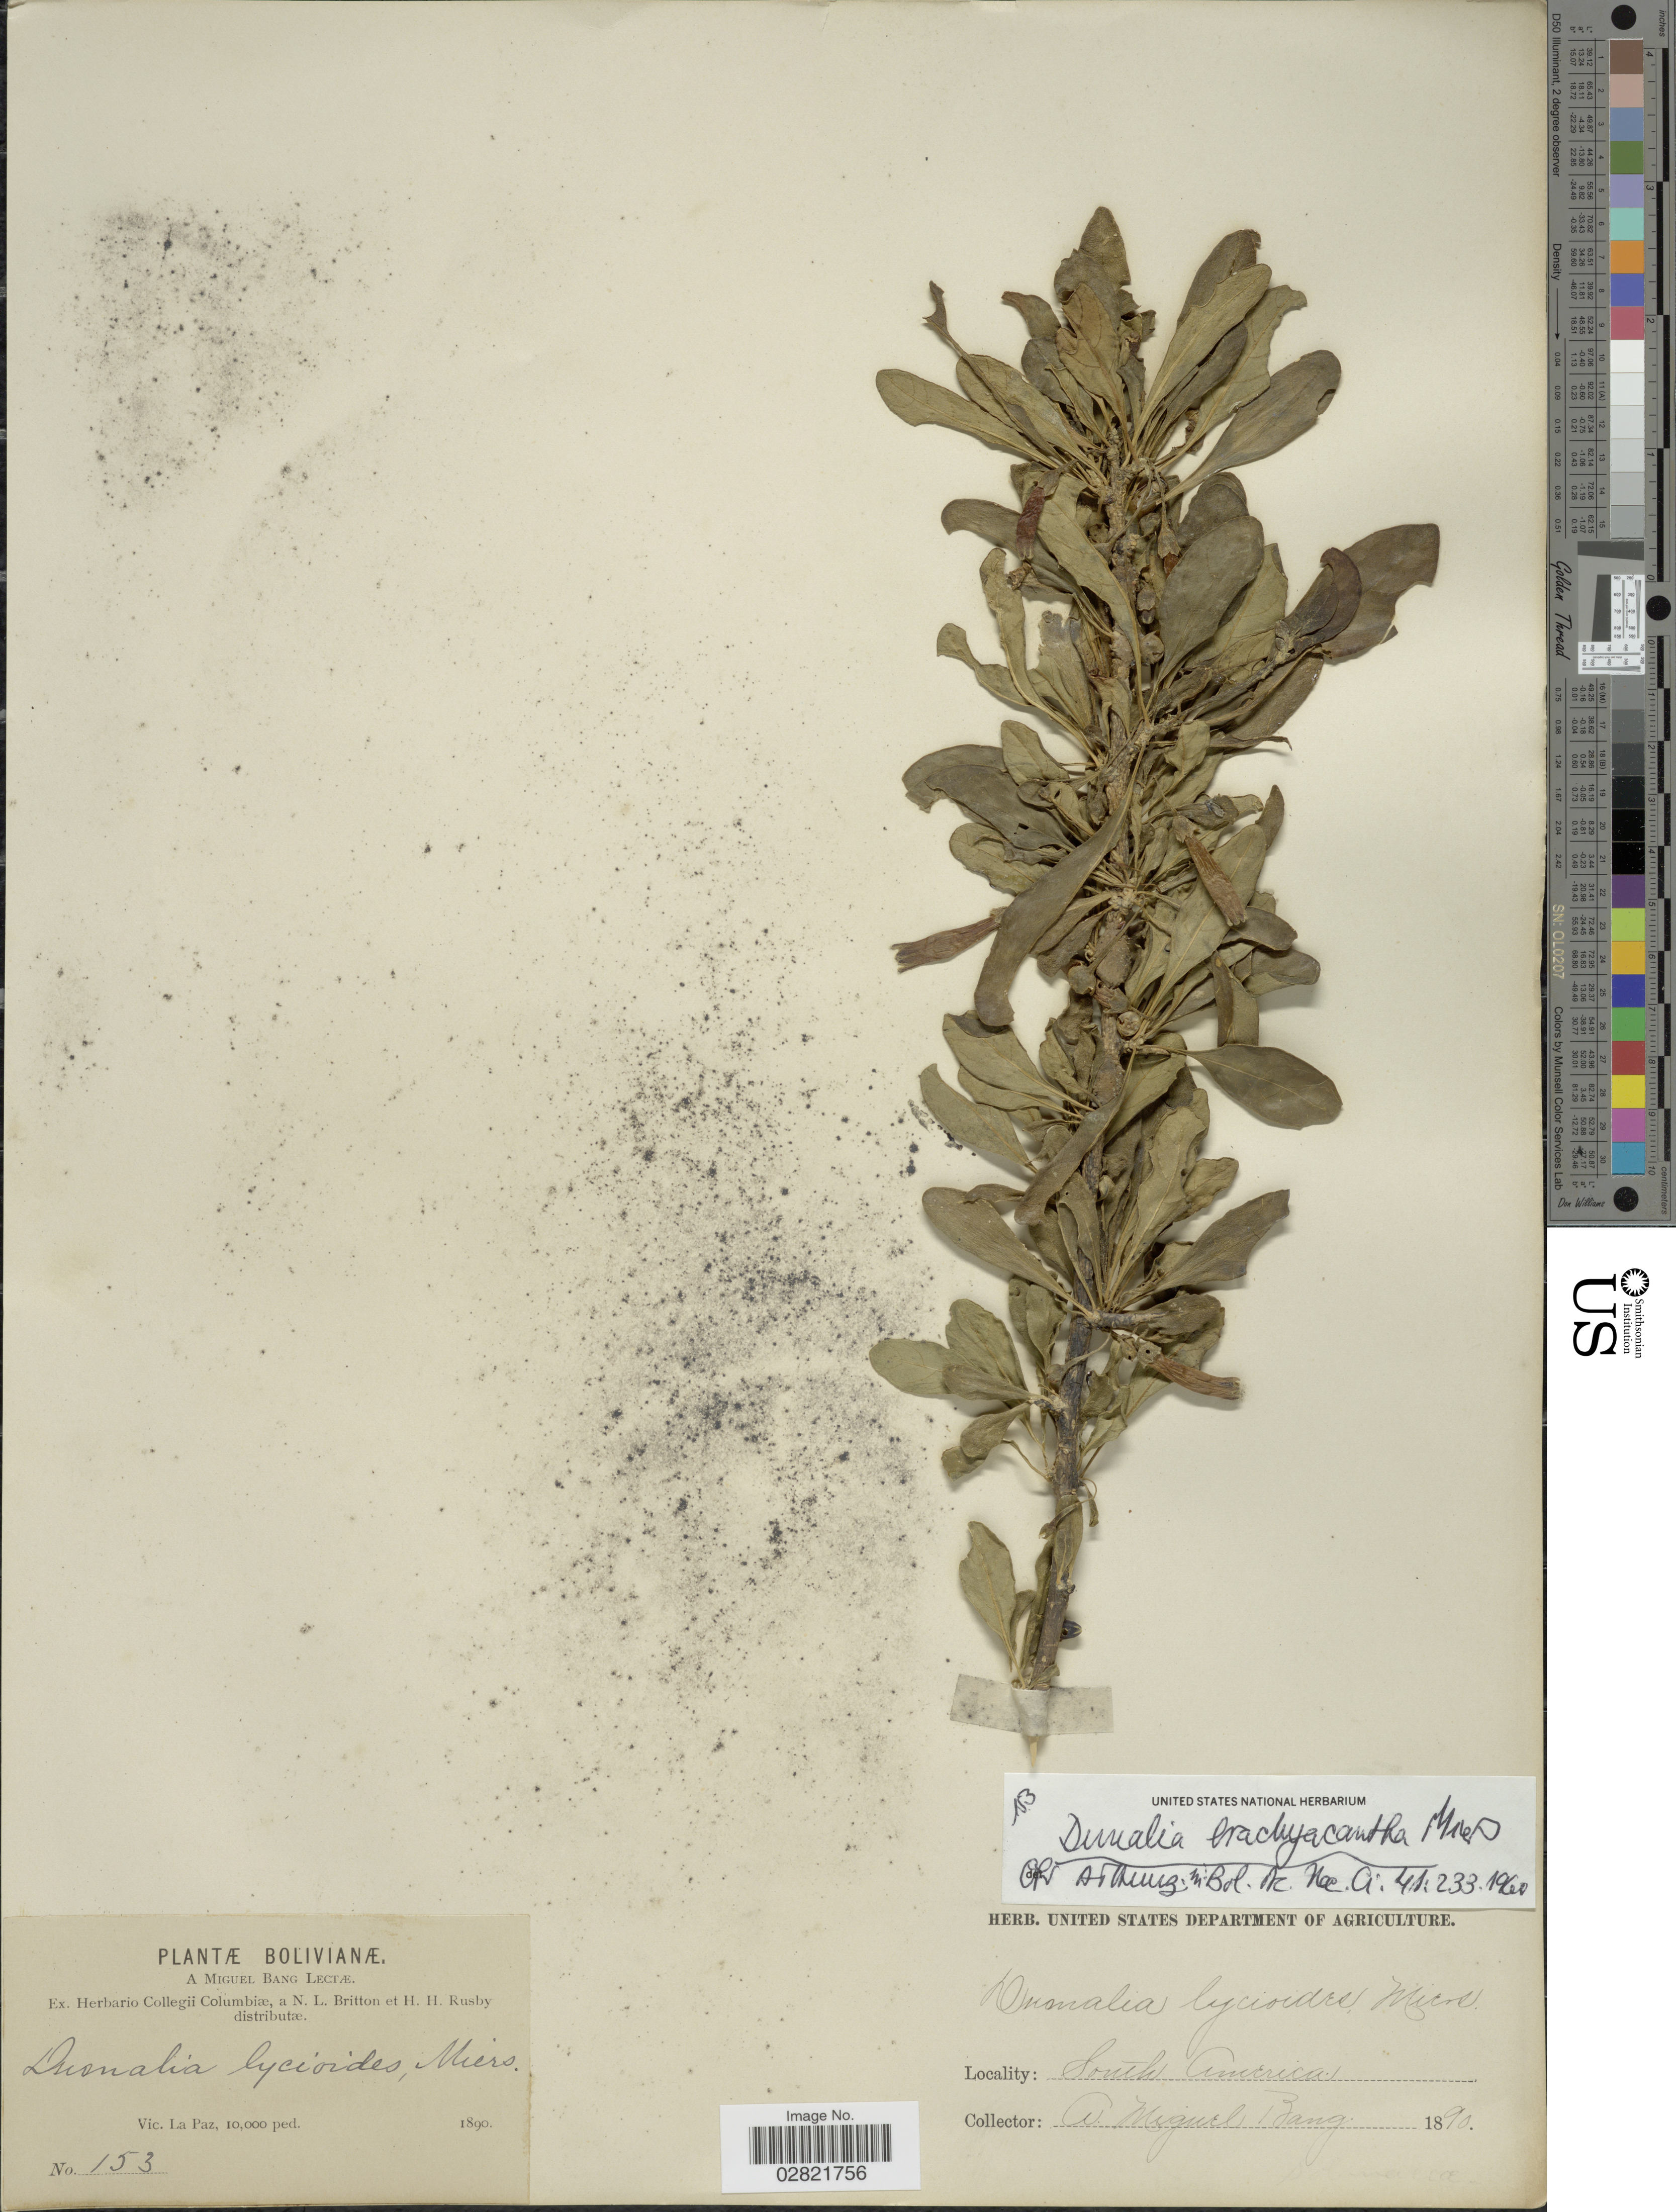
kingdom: Plantae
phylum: Tracheophyta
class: Magnoliopsida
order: Solanales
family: Solanaceae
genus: Dunalia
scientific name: Dunalia brachyacantha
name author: Miers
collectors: M. Bang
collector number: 153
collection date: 1890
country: Bolivia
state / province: La Paz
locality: Vic. La Paz.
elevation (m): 3048